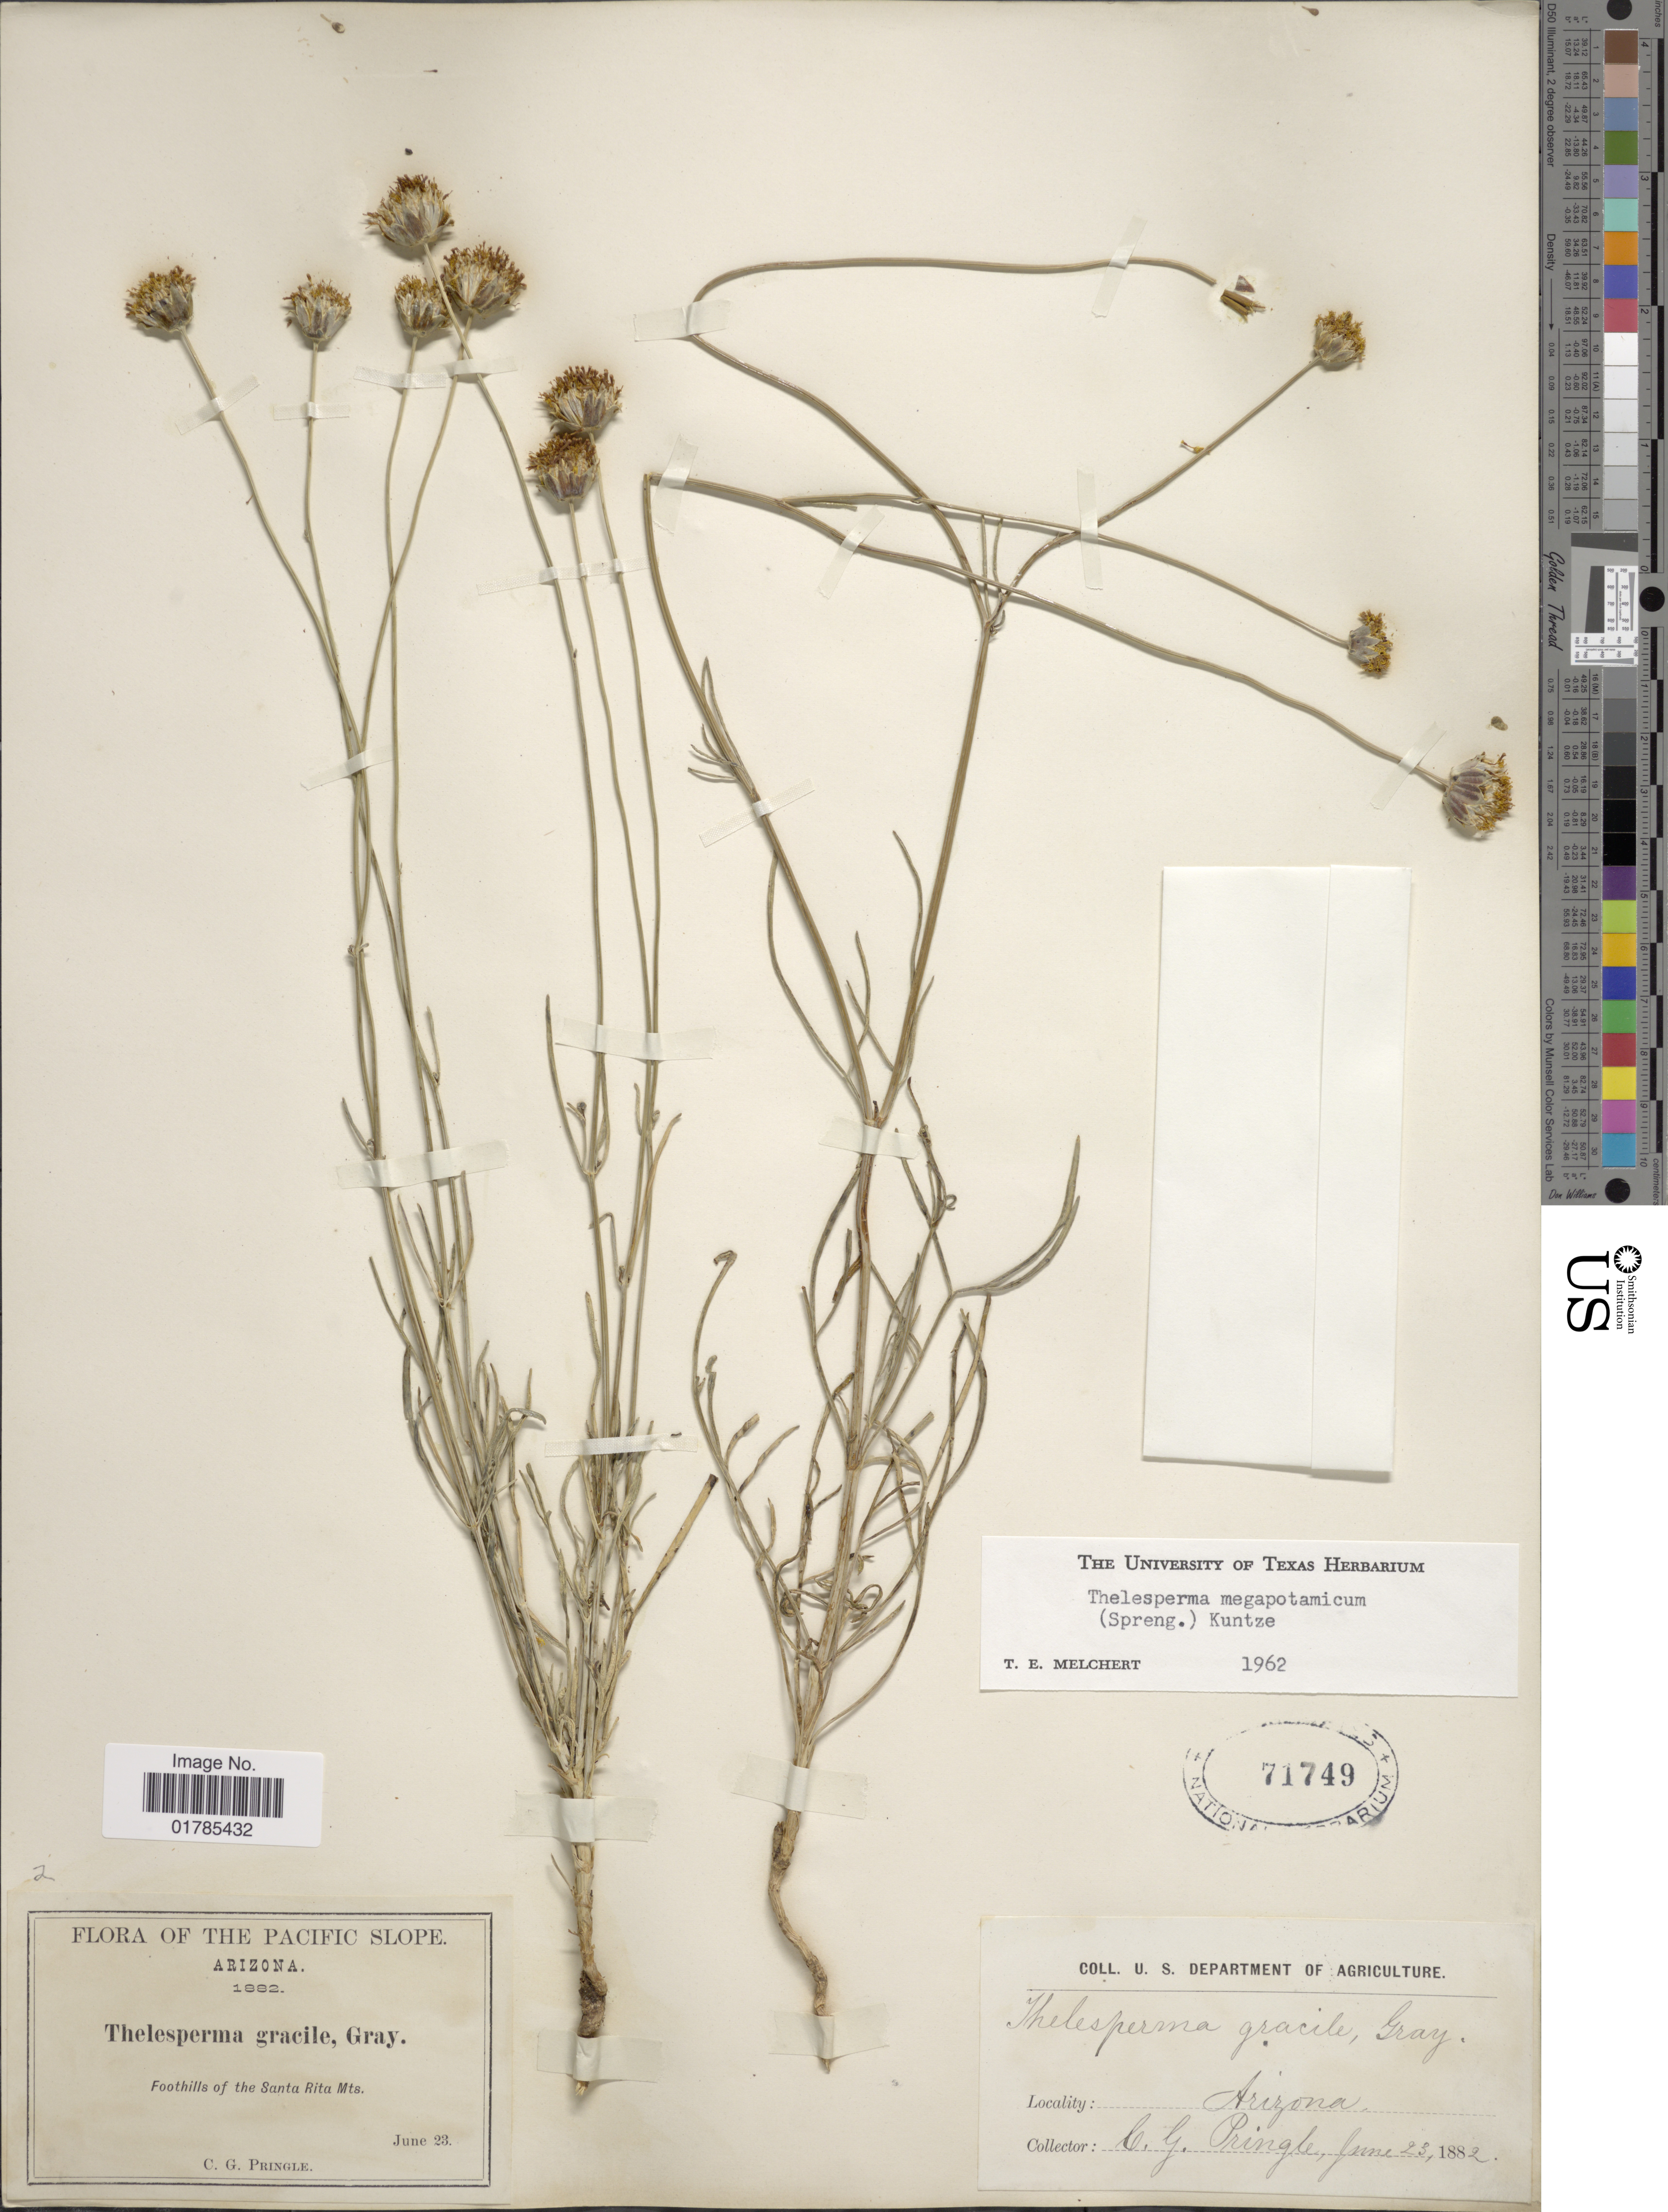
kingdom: Plantae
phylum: Tracheophyta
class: Magnoliopsida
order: Asterales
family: Asteraceae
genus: Thelesperma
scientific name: Thelesperma megapotamicum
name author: (Spreng.) Herter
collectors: C. G. Pringle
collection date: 1882-06-23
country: United States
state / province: Arizona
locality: Foothills of the Santa Rita Mts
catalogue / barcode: US 71749